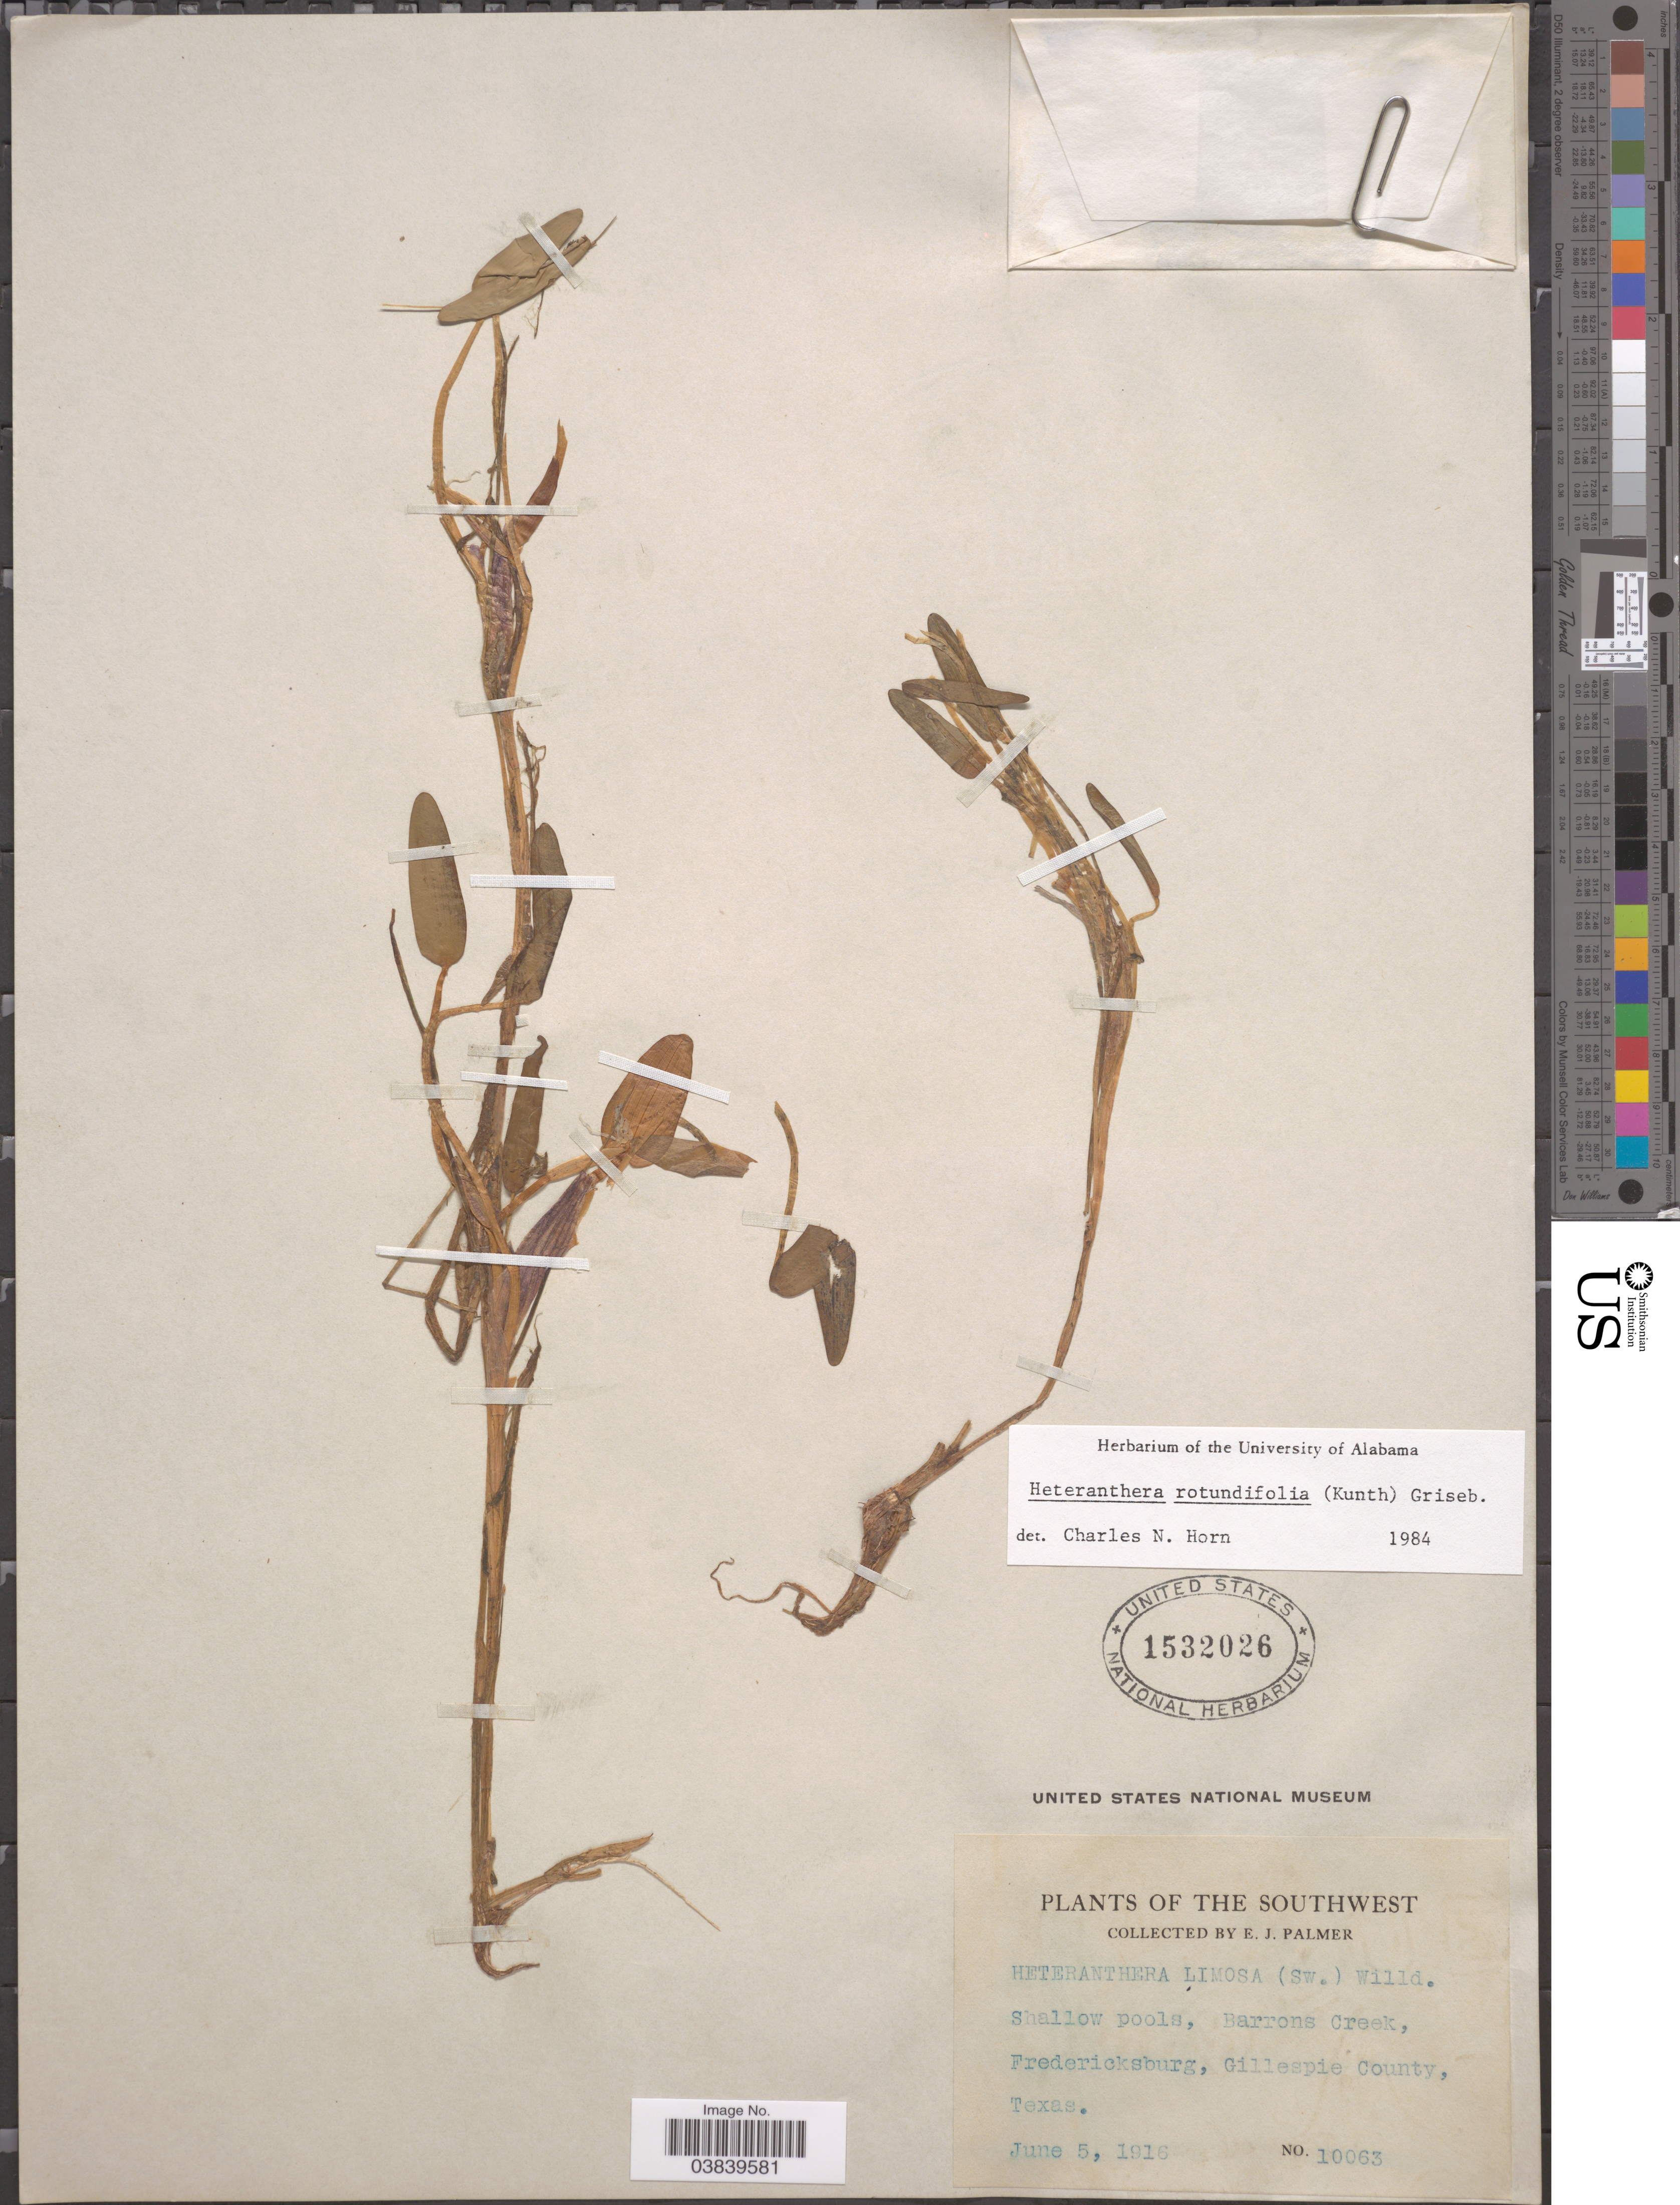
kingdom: Plantae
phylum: Tracheophyta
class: Liliopsida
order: Commelinales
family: Pontederiaceae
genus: Heteranthera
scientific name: Heteranthera rotundifolia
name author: (Kunth) Griseb.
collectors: E. J. Palmer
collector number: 10063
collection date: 1916-06-05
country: United States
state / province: Texas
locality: The Southwest. Barrons Creek, Fredericksburg, Gillespie County.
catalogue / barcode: US 1532026